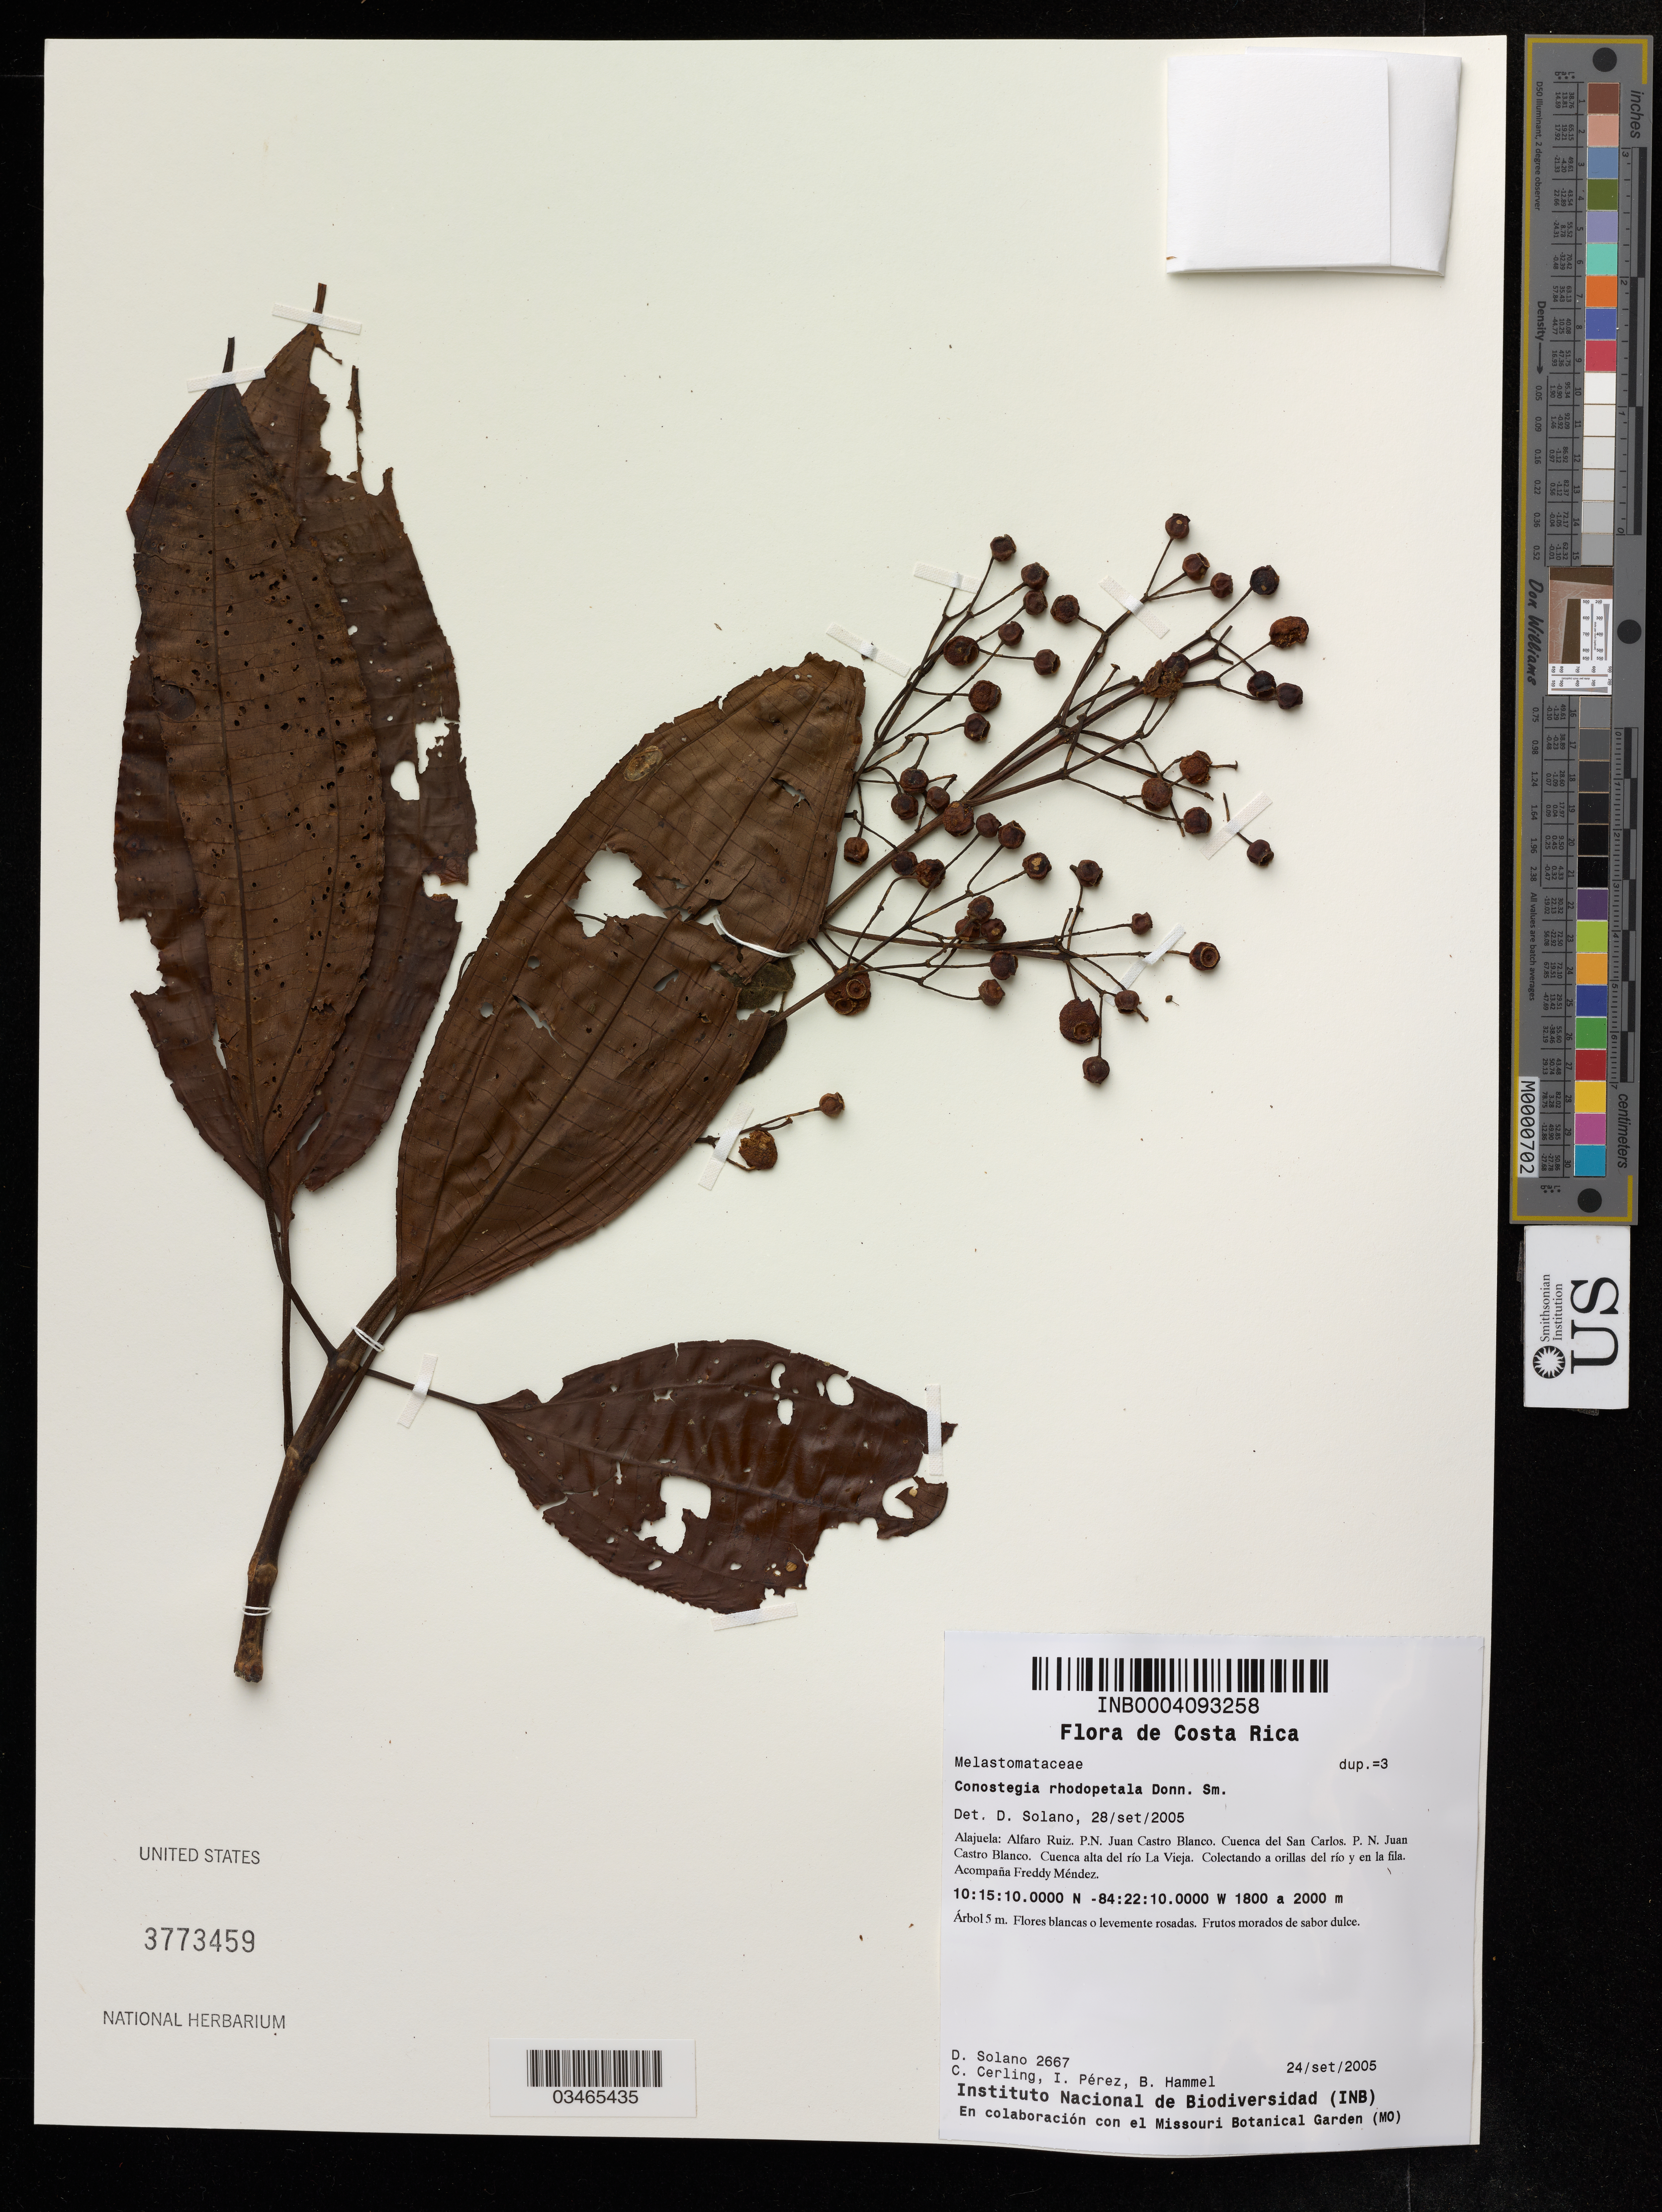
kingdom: Plantae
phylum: Tracheophyta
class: Magnoliopsida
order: Myrtales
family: Melastomataceae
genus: Conostegia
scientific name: Conostegia rhodopetala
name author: Donn. Sm.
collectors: D. Solano, C. Cerling, I. Perez & B. Hammel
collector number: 2667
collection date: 2005-09-24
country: Costa Rica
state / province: Alajuela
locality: Alfaro Ruiz. P.N. Juan Castro Blanco. Cuenca del San Carlos. P.N. Juan Castro Blanco. Cuenca alta del río La Vieja.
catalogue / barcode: US 3773459